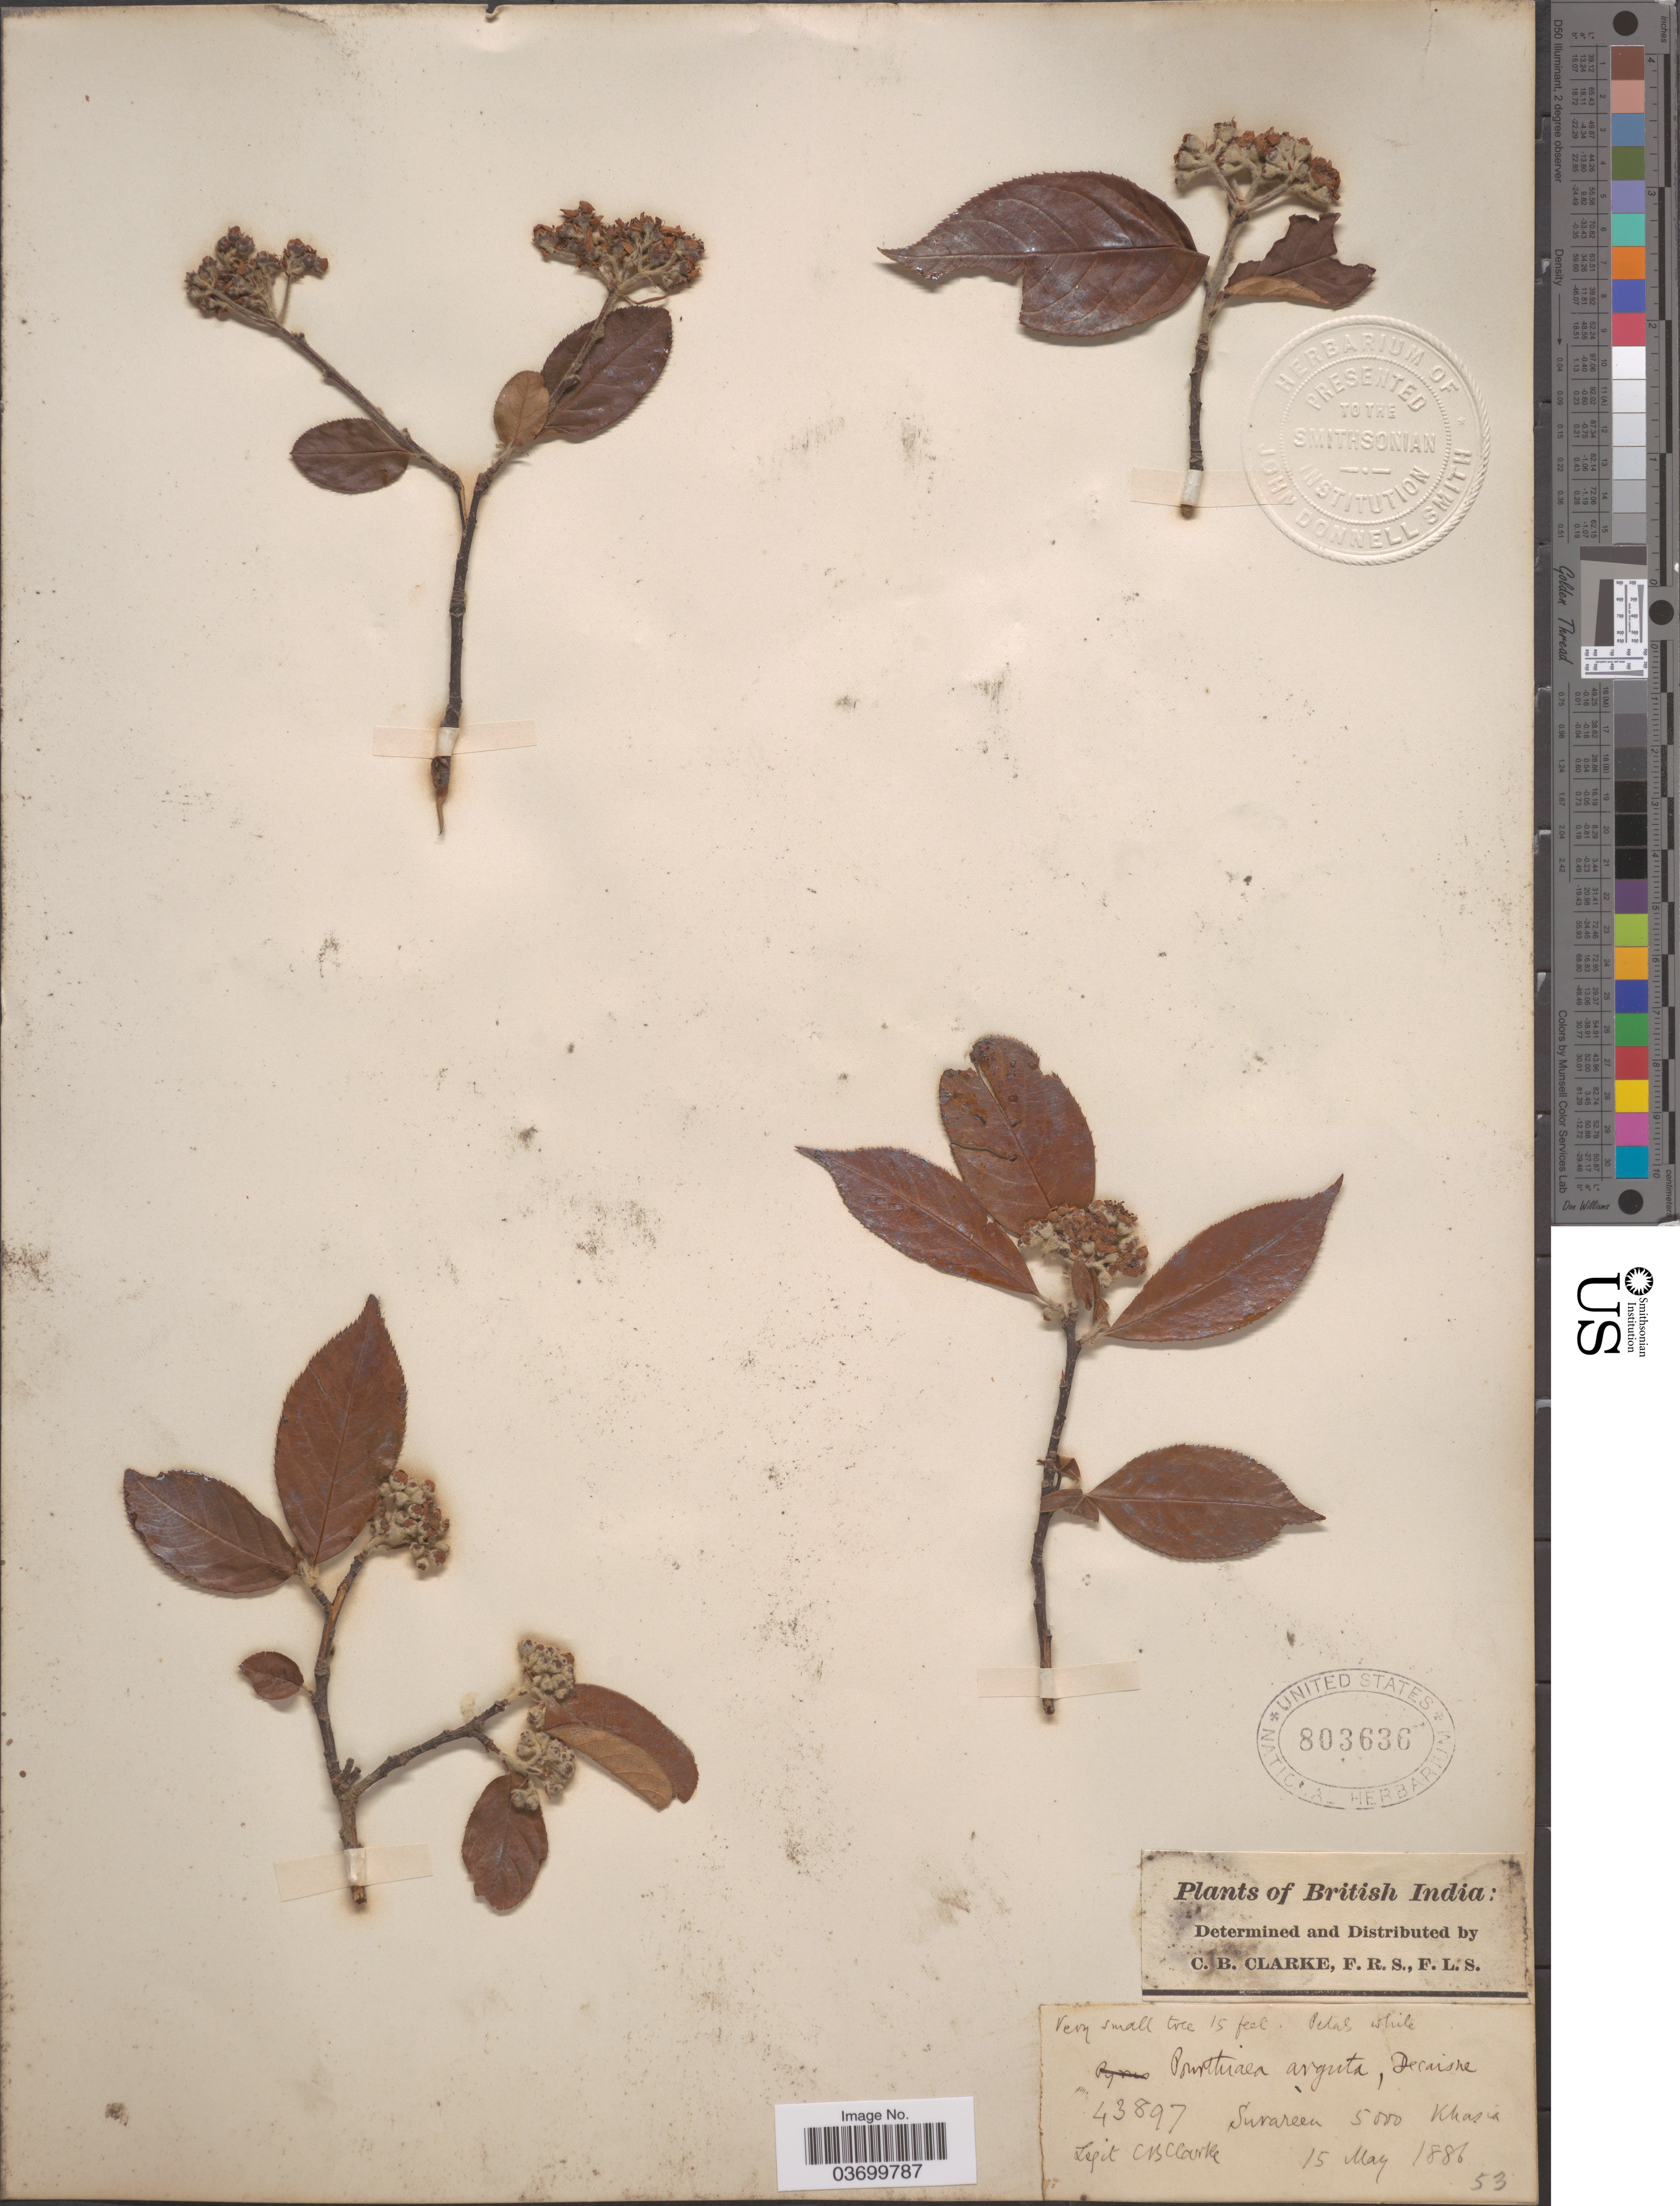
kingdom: Plantae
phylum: Tracheophyta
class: Magnoliopsida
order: Rosales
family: Rosaceae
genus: Pourthiaea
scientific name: Pourthiaea arguta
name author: Decne.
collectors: C. B. Clarke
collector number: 43897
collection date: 1886-05-15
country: India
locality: British India. Surareen Khasia.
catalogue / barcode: US 803636